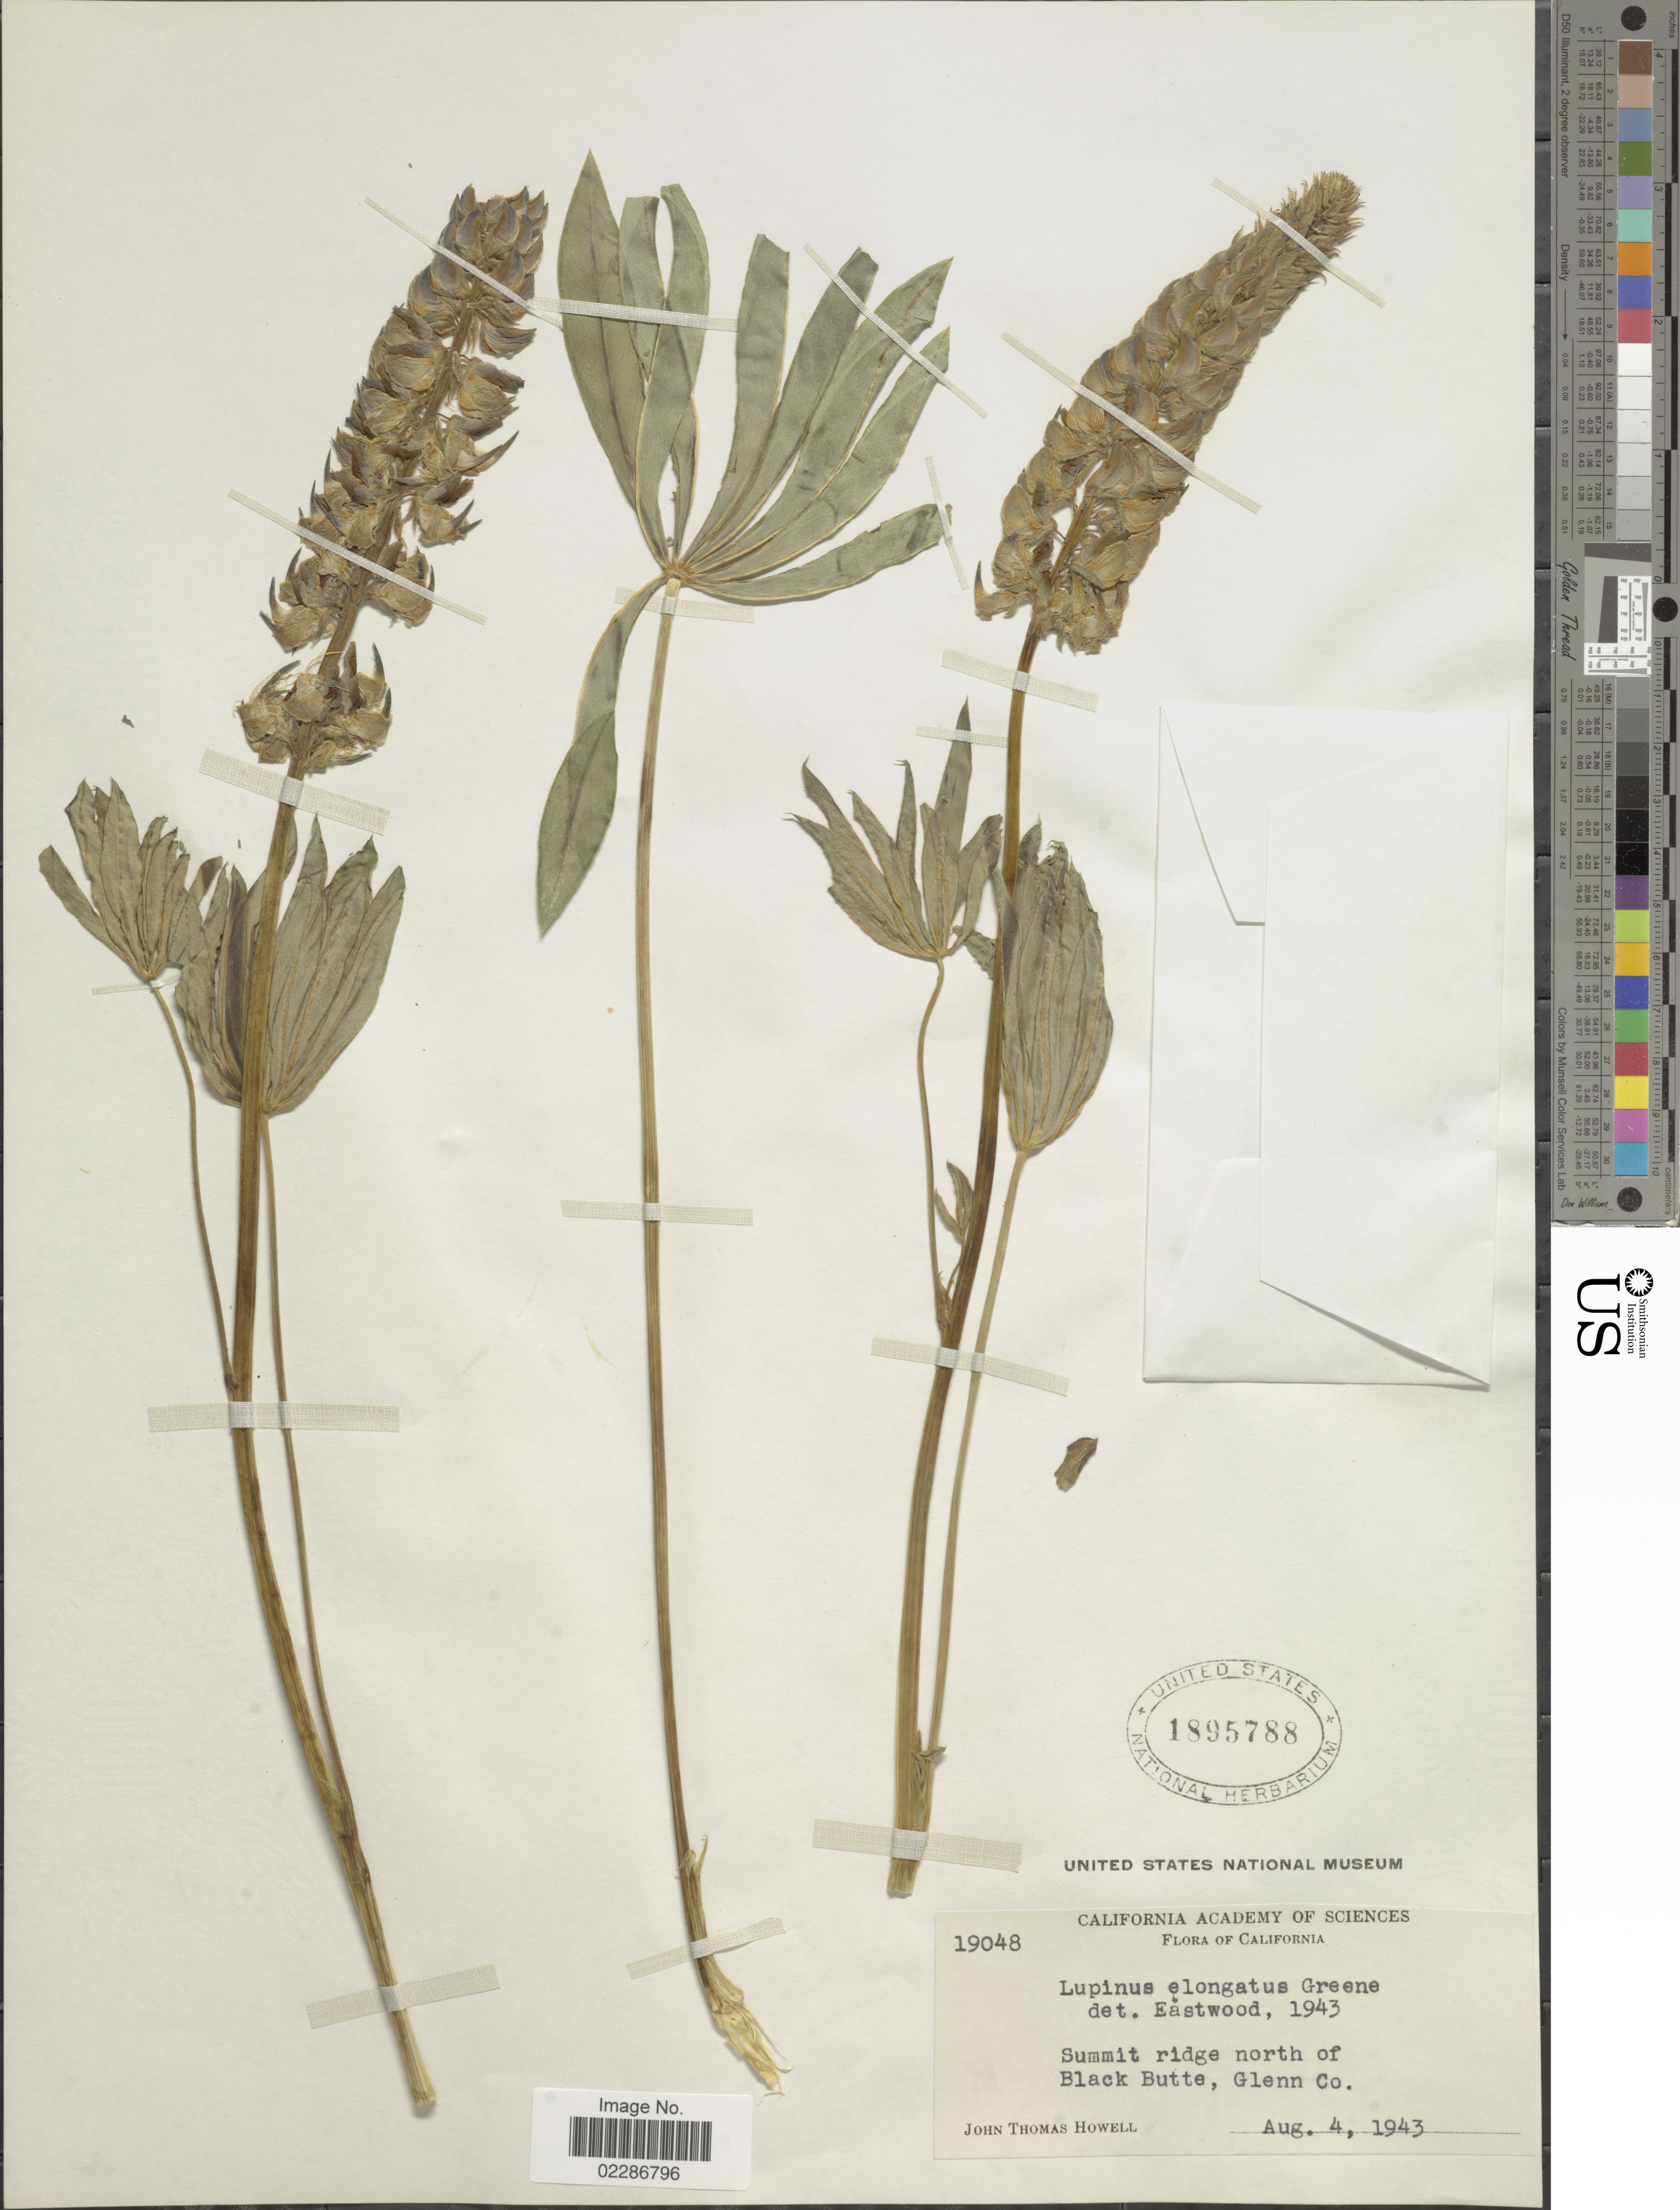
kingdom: Plantae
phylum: Tracheophyta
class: Magnoliopsida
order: Fabales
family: Fabaceae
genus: Lupinus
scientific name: Lupinus polyphyllus subsp. superbus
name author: (A. Heller) Munz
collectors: J. T. Howell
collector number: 19048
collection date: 1943-08-04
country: United States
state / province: California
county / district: Glenn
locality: Summit ridge north of Black Butte, Glenn Co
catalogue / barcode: US 1895788